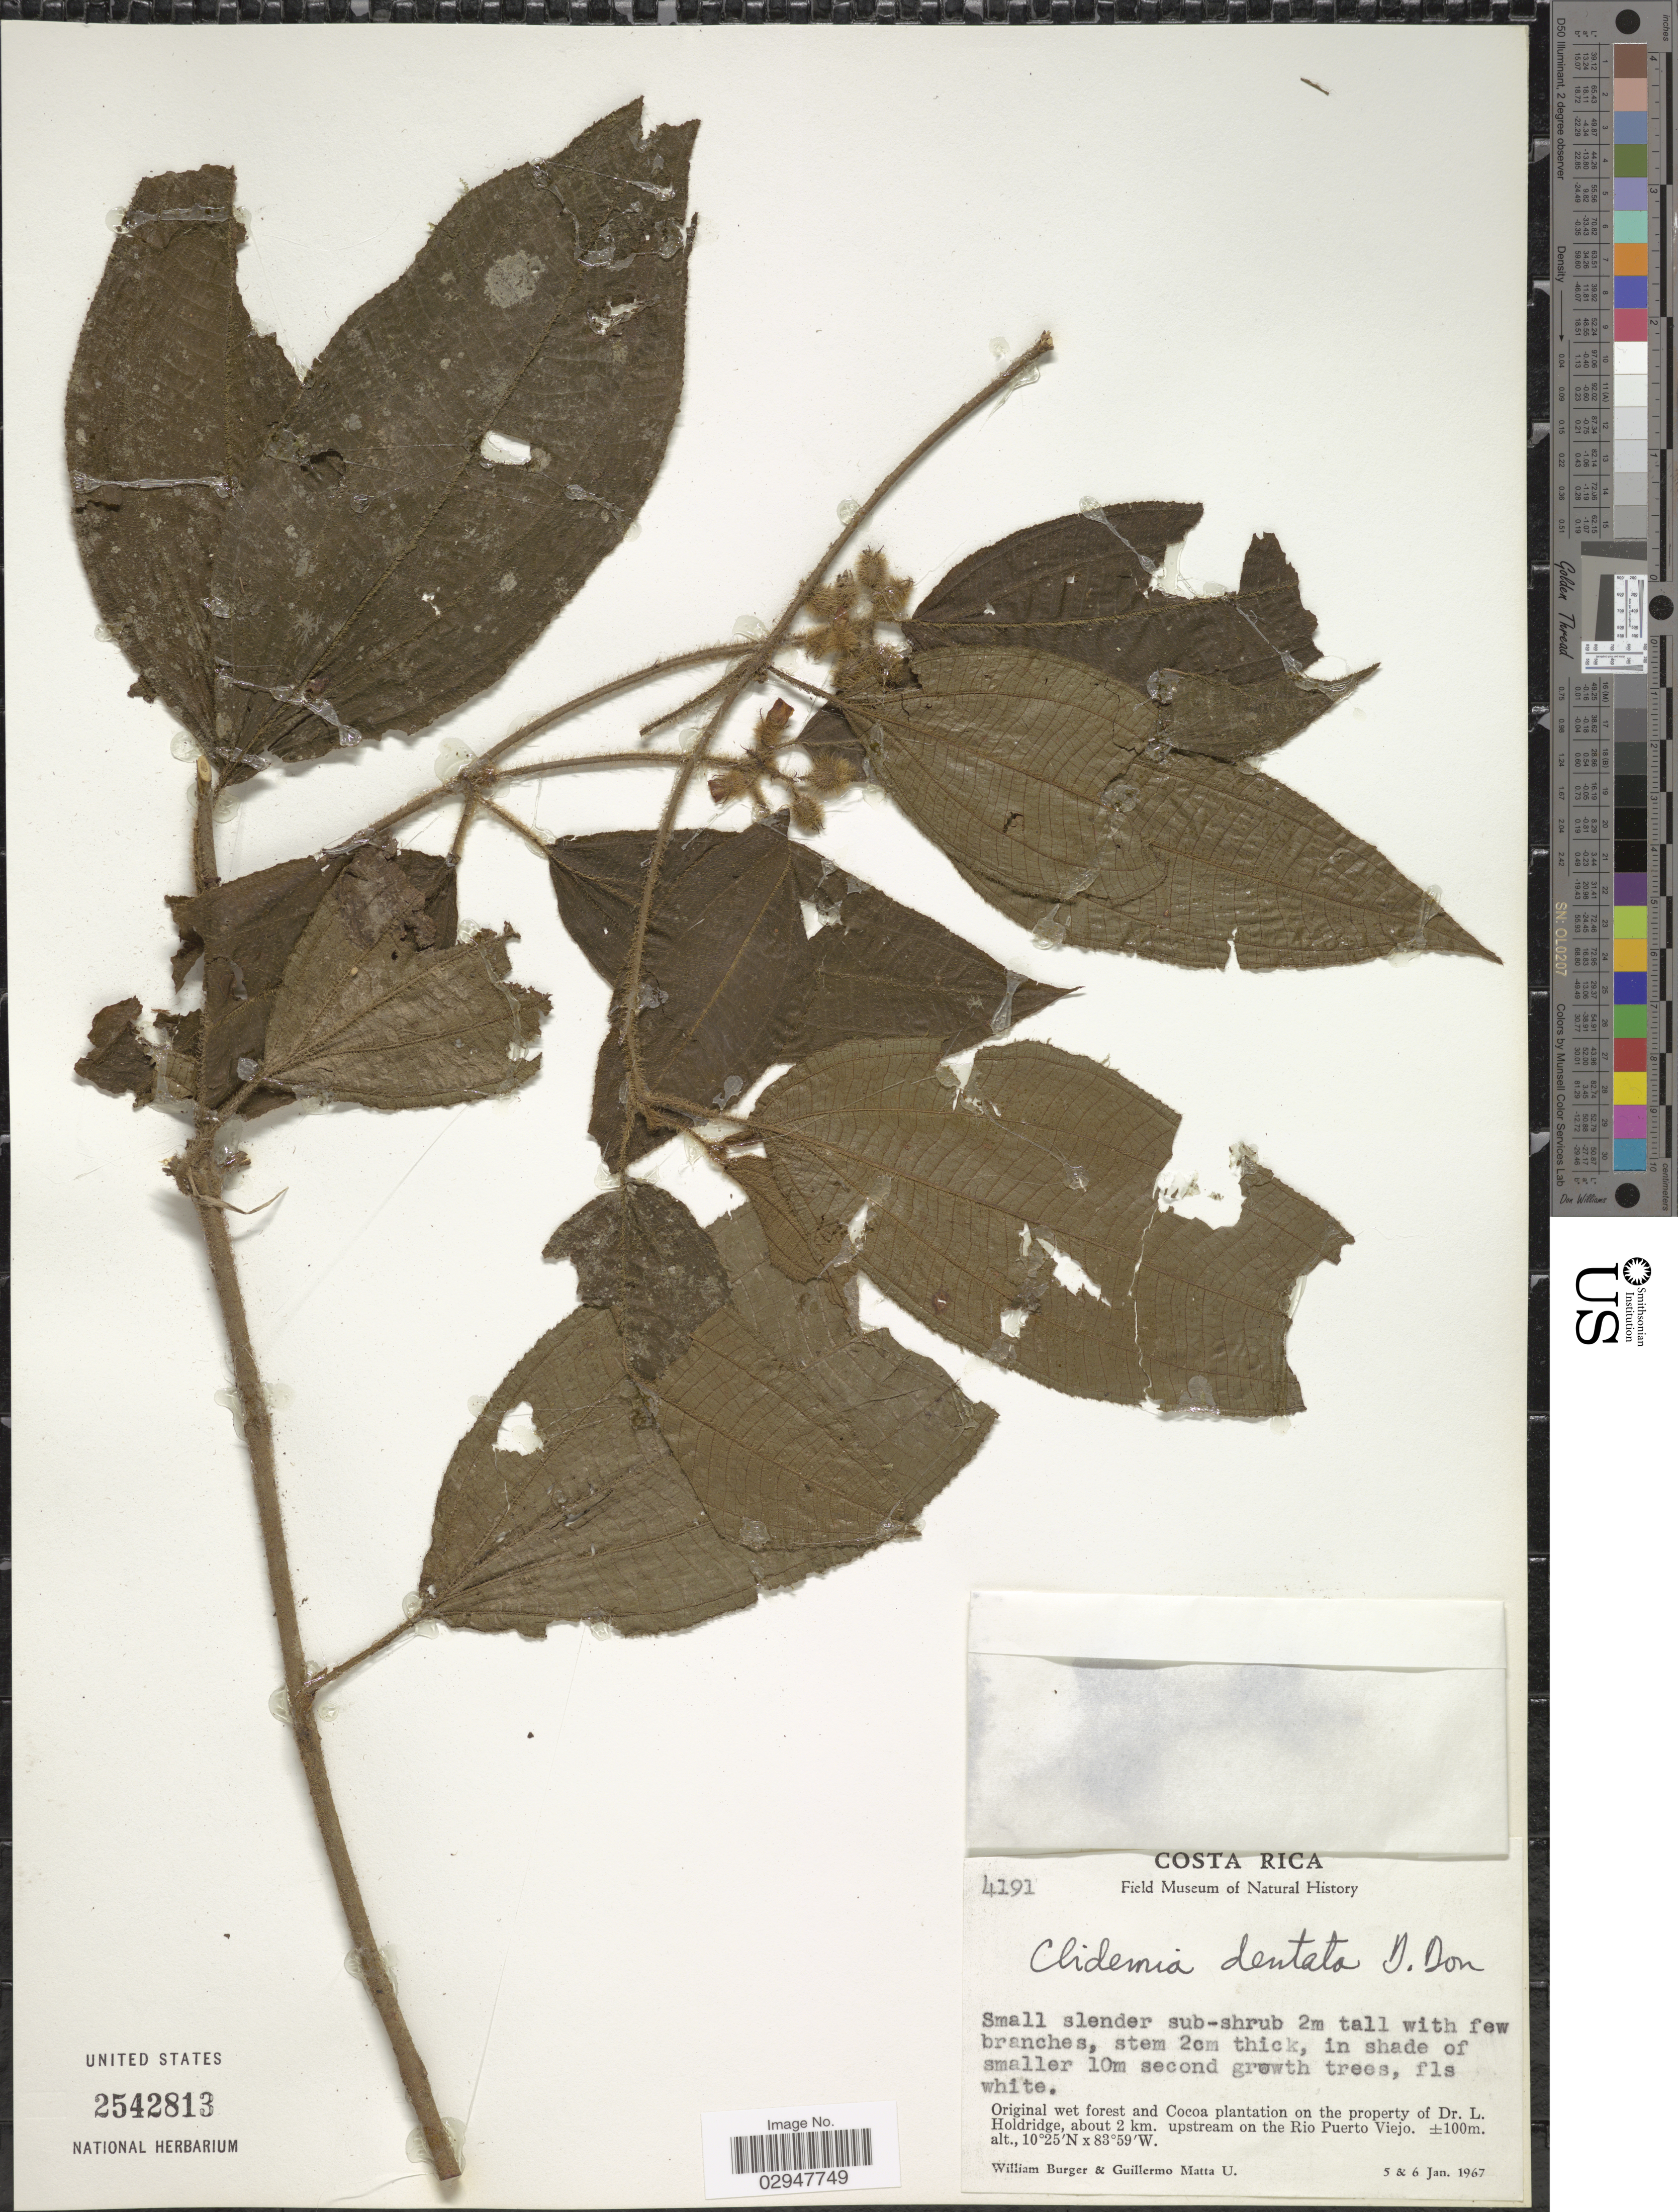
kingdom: Plantae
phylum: Tracheophyta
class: Magnoliopsida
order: Myrtales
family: Melastomataceae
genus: Clidemia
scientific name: Clidemia dentata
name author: D. Don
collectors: W. Burger & G. Matta U.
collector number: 4191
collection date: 1967-01-05/1967-01-06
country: Costa Rica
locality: Original wet forest and Cocoa plantation on the property of Dr. L. Holdrigde, about 2 km. upstream on the Rio Puerto Viejo.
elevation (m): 100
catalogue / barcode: US 2542813